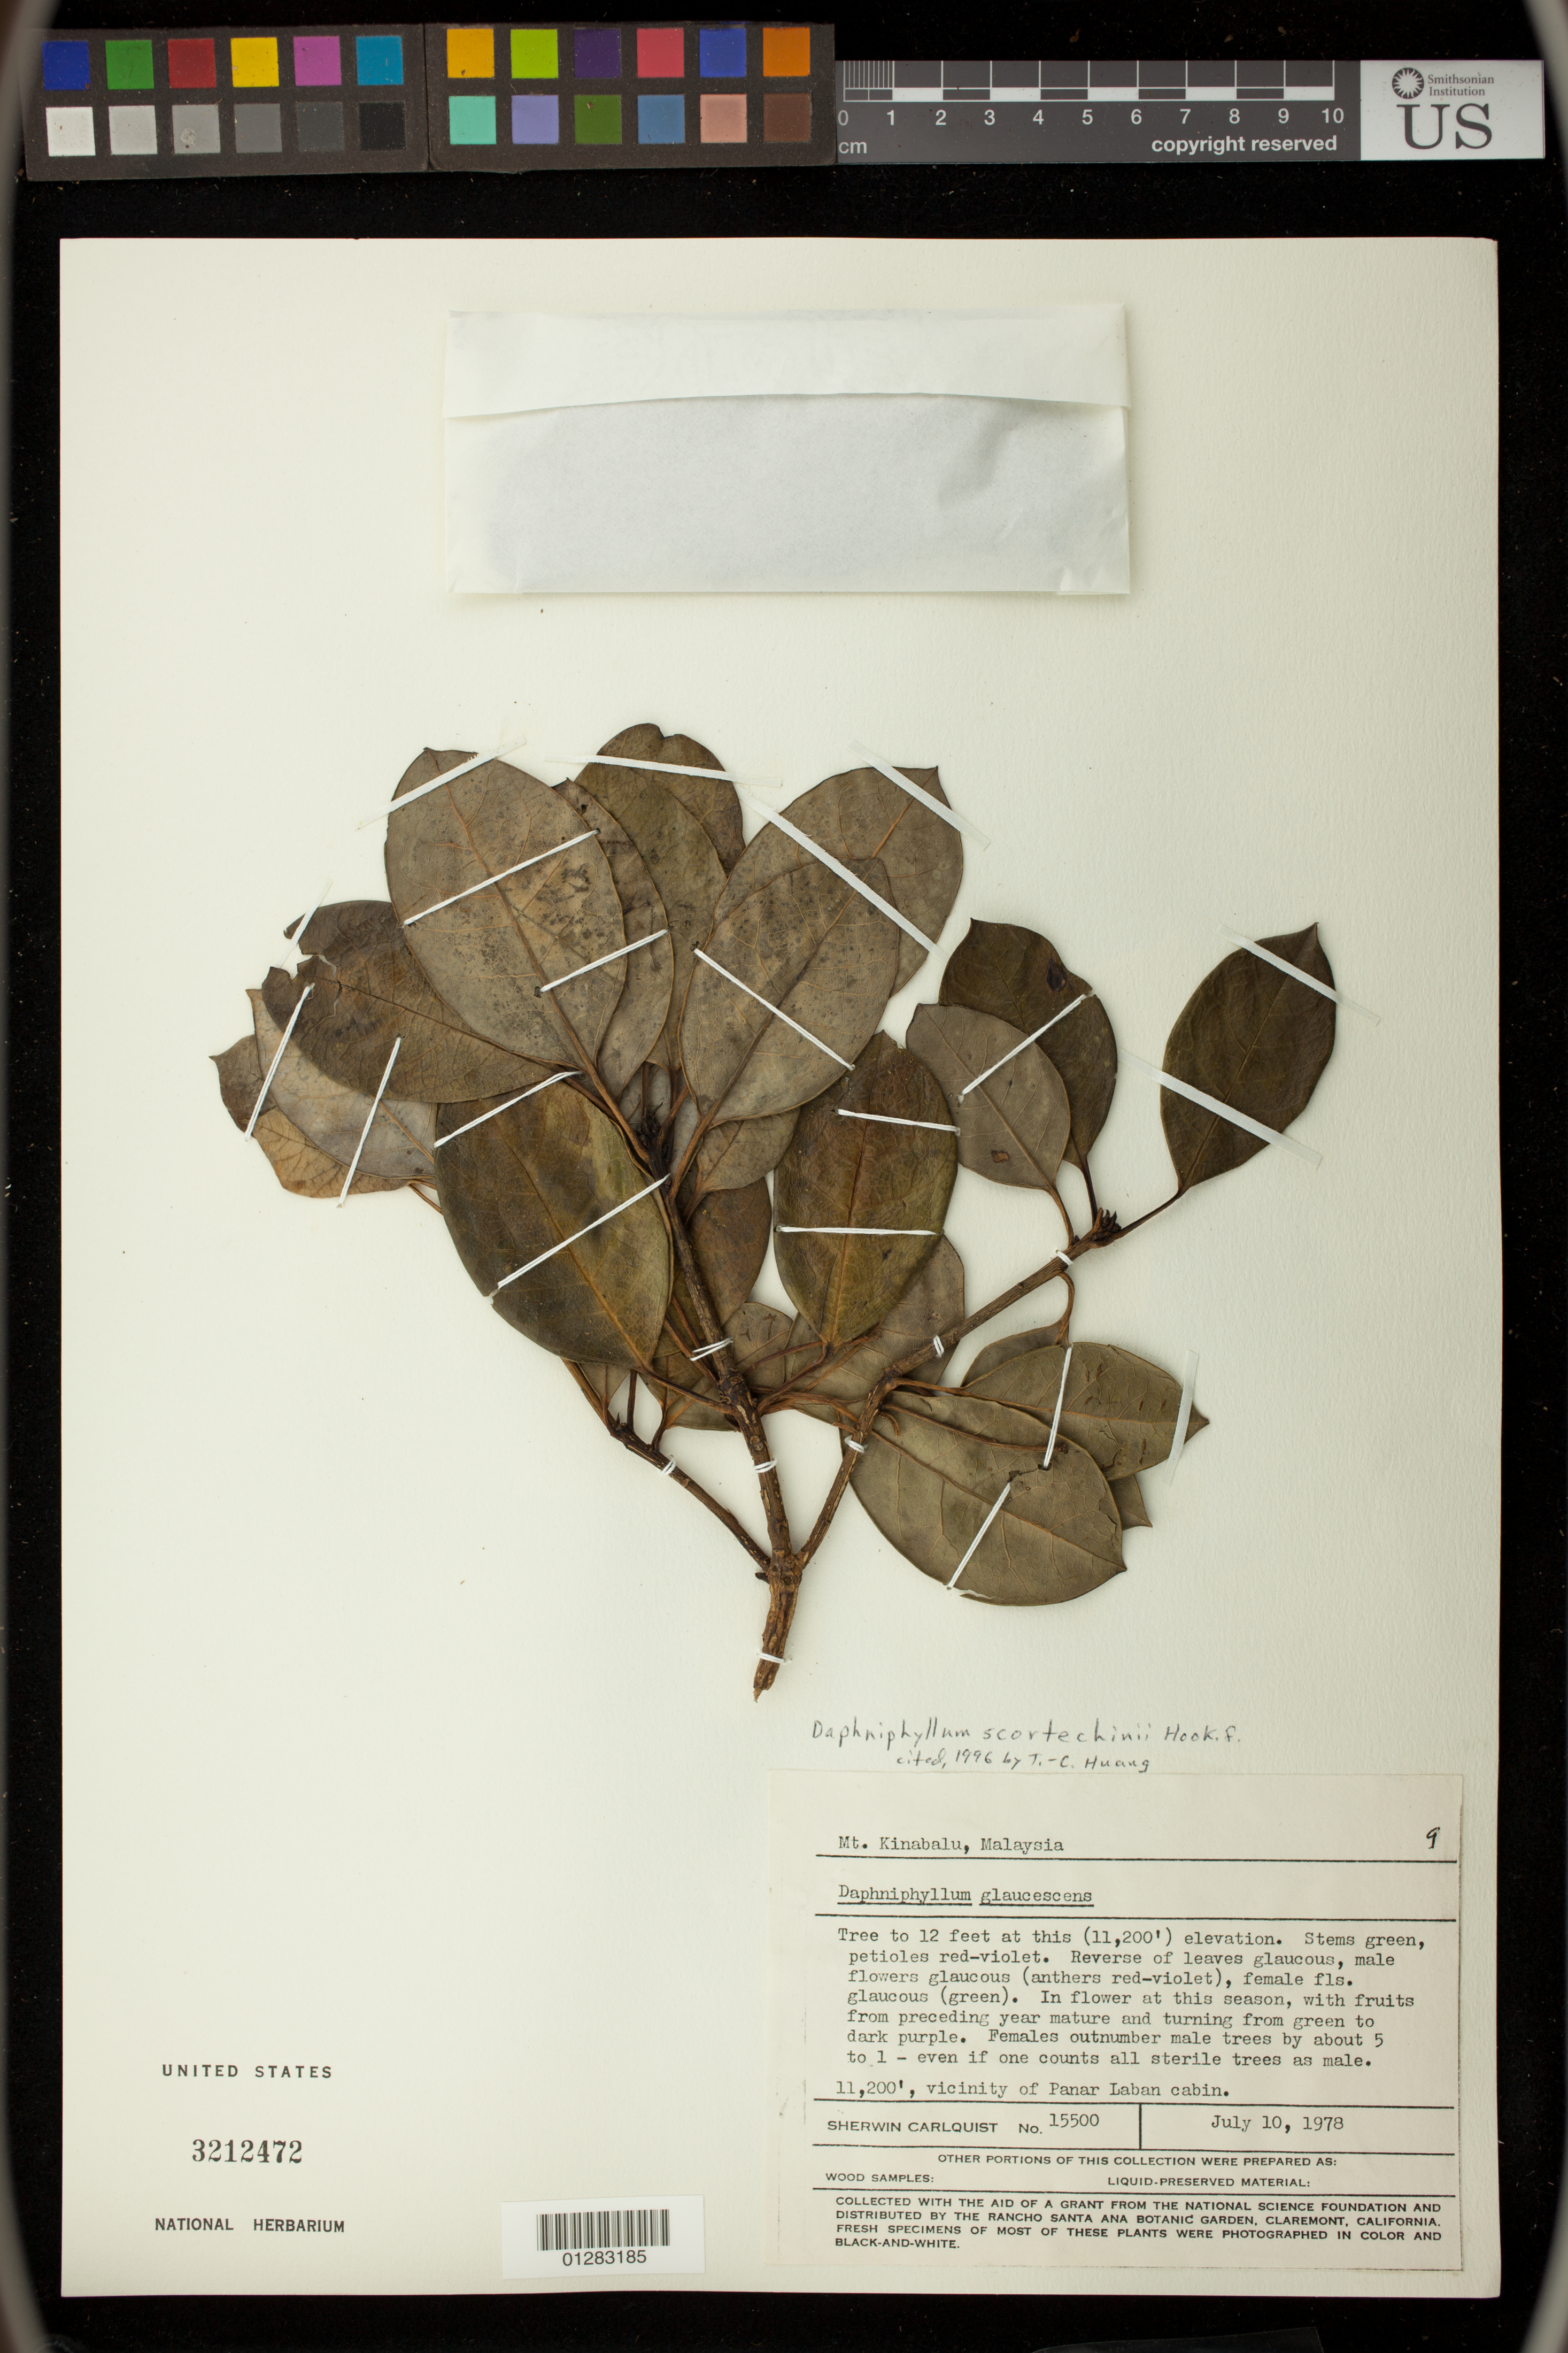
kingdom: Plantae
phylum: Tracheophyta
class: Magnoliopsida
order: Saxifragales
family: Daphniphyllaceae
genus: Daphniphyllum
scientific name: Daphniphyllum scortechinii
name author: Hook. f.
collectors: S. Carlquist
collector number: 15500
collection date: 1978-07-10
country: Malaysia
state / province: Sabah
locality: Vicinity of Panar Laban cabin, Mt. Kinabalu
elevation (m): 3414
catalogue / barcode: US 3212472